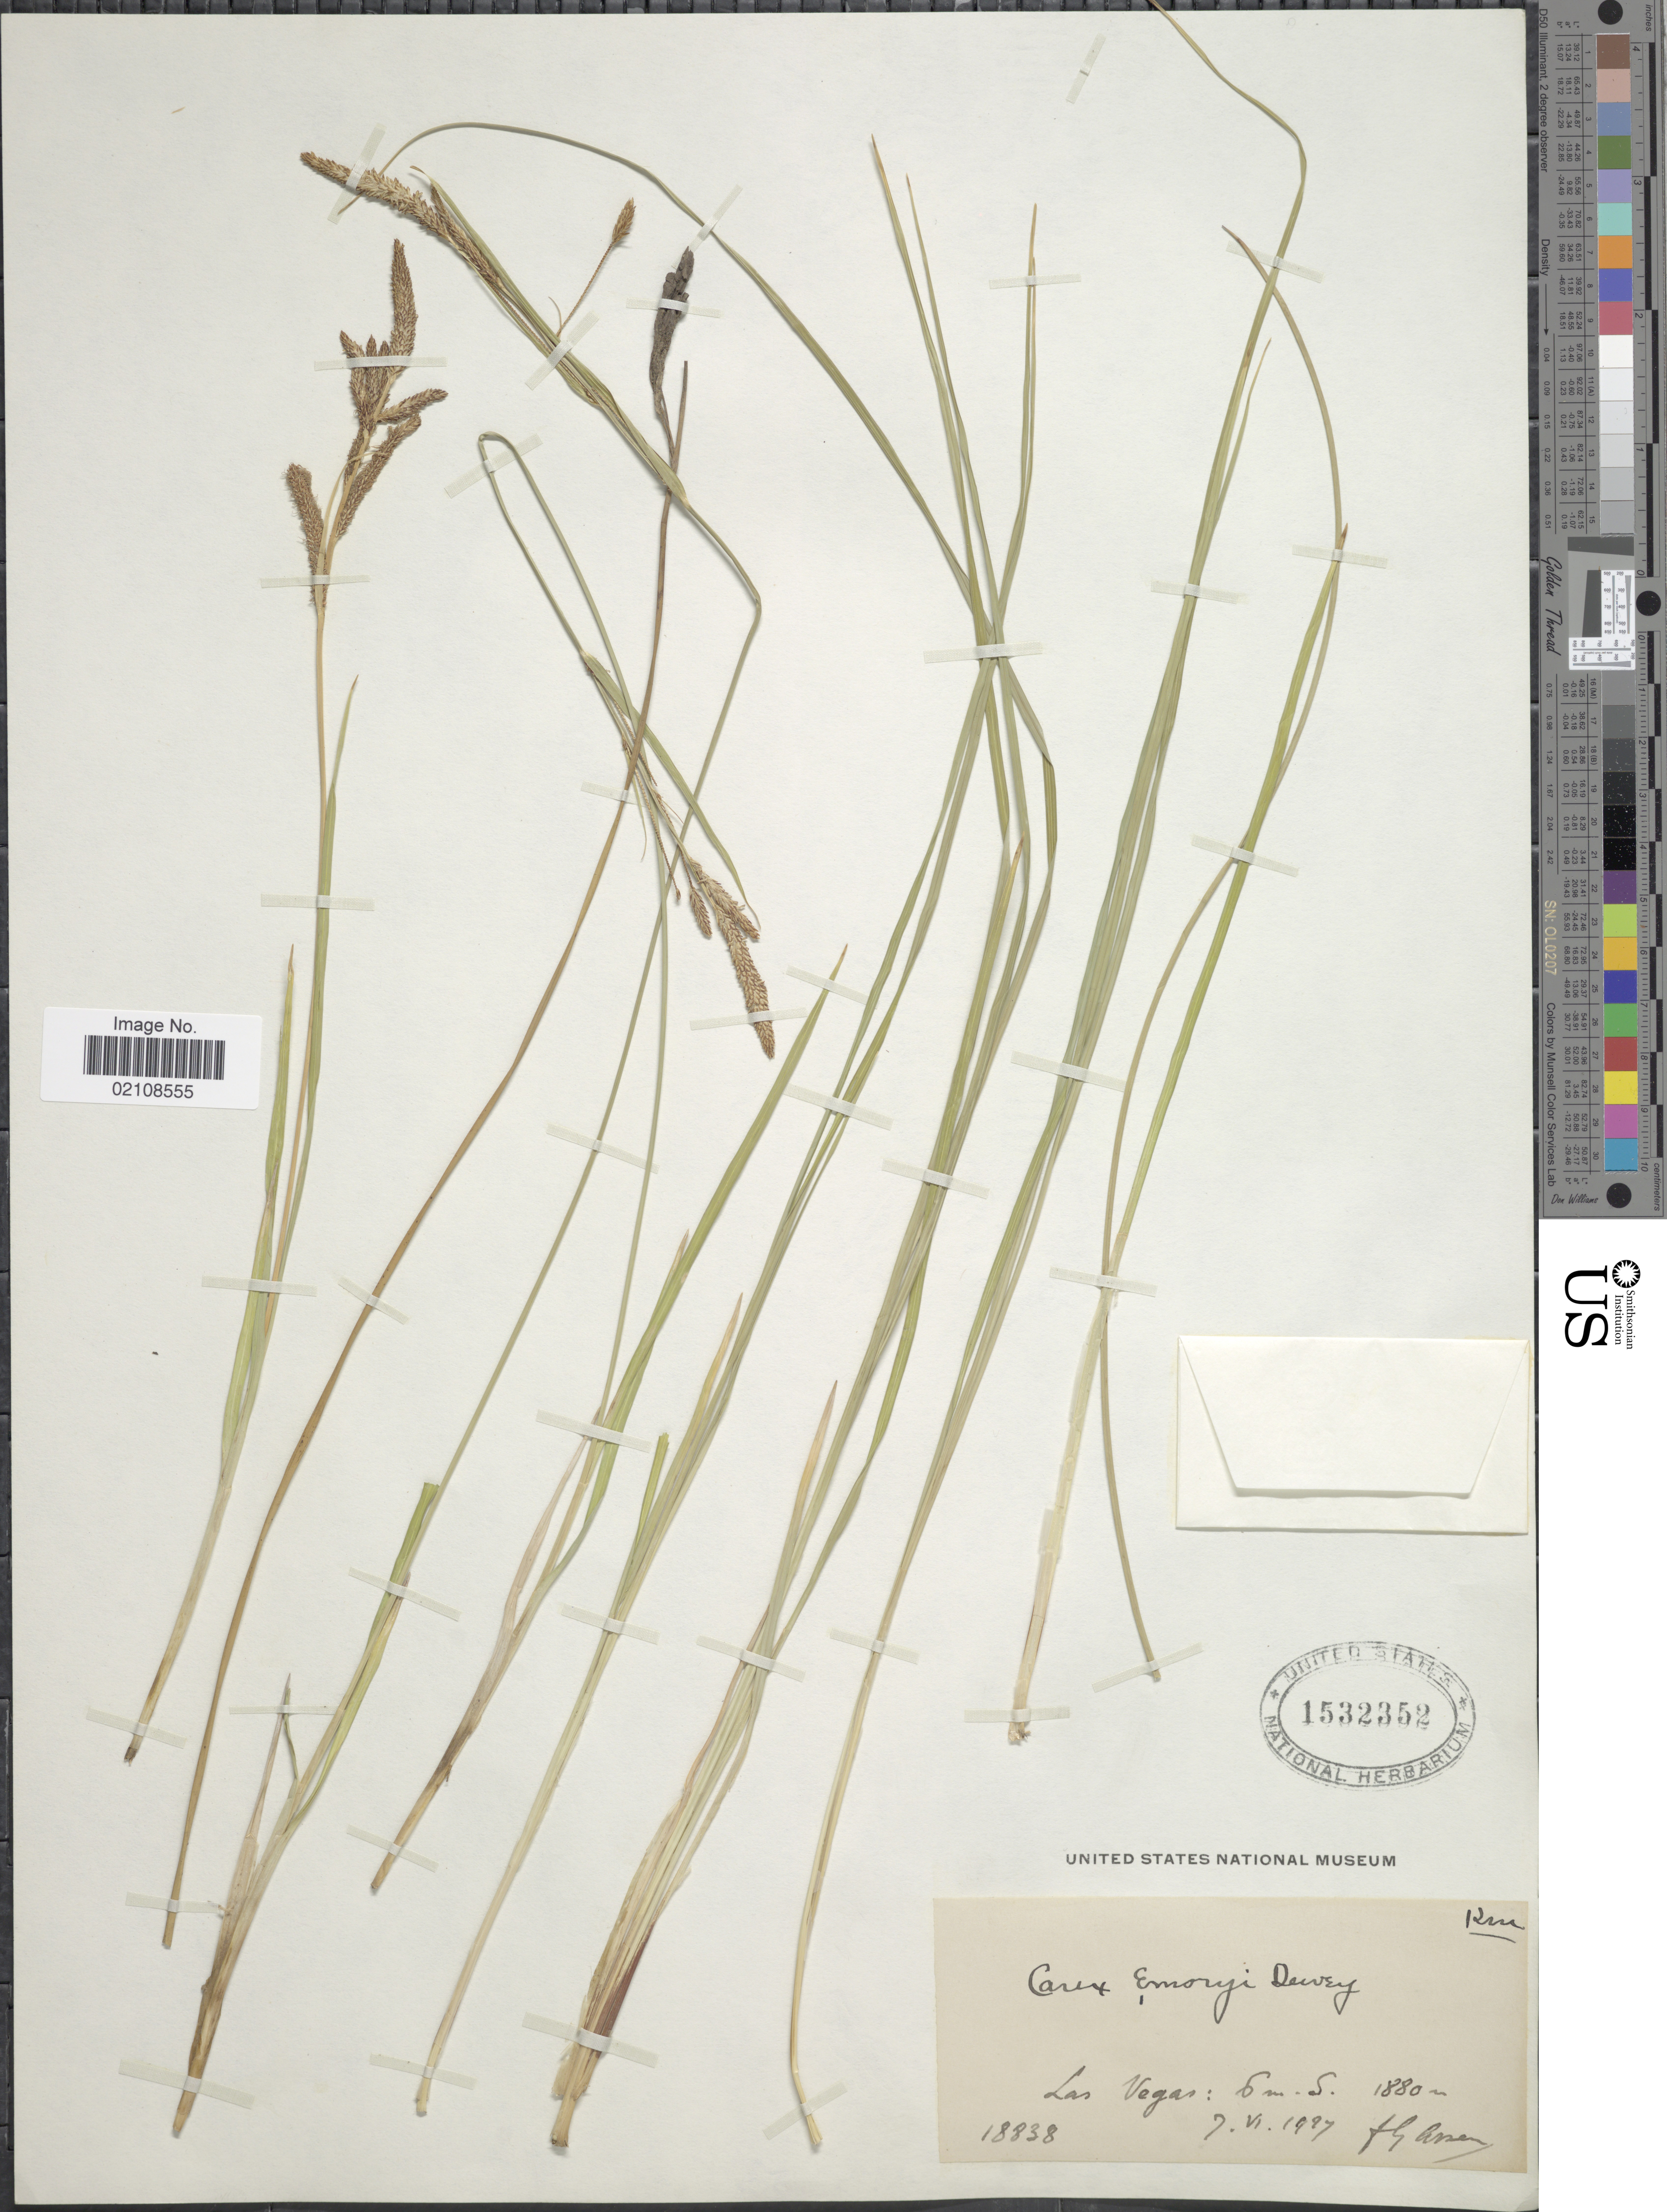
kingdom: Plantae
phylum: Tracheophyta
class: Liliopsida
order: Poales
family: Cyperaceae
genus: Carex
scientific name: Carex emoryi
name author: Dewey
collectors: Bro. G. Arsène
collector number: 18838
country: United States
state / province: New Mexico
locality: Las Vegas: 6 m. S.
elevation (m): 1880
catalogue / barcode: US 1532352